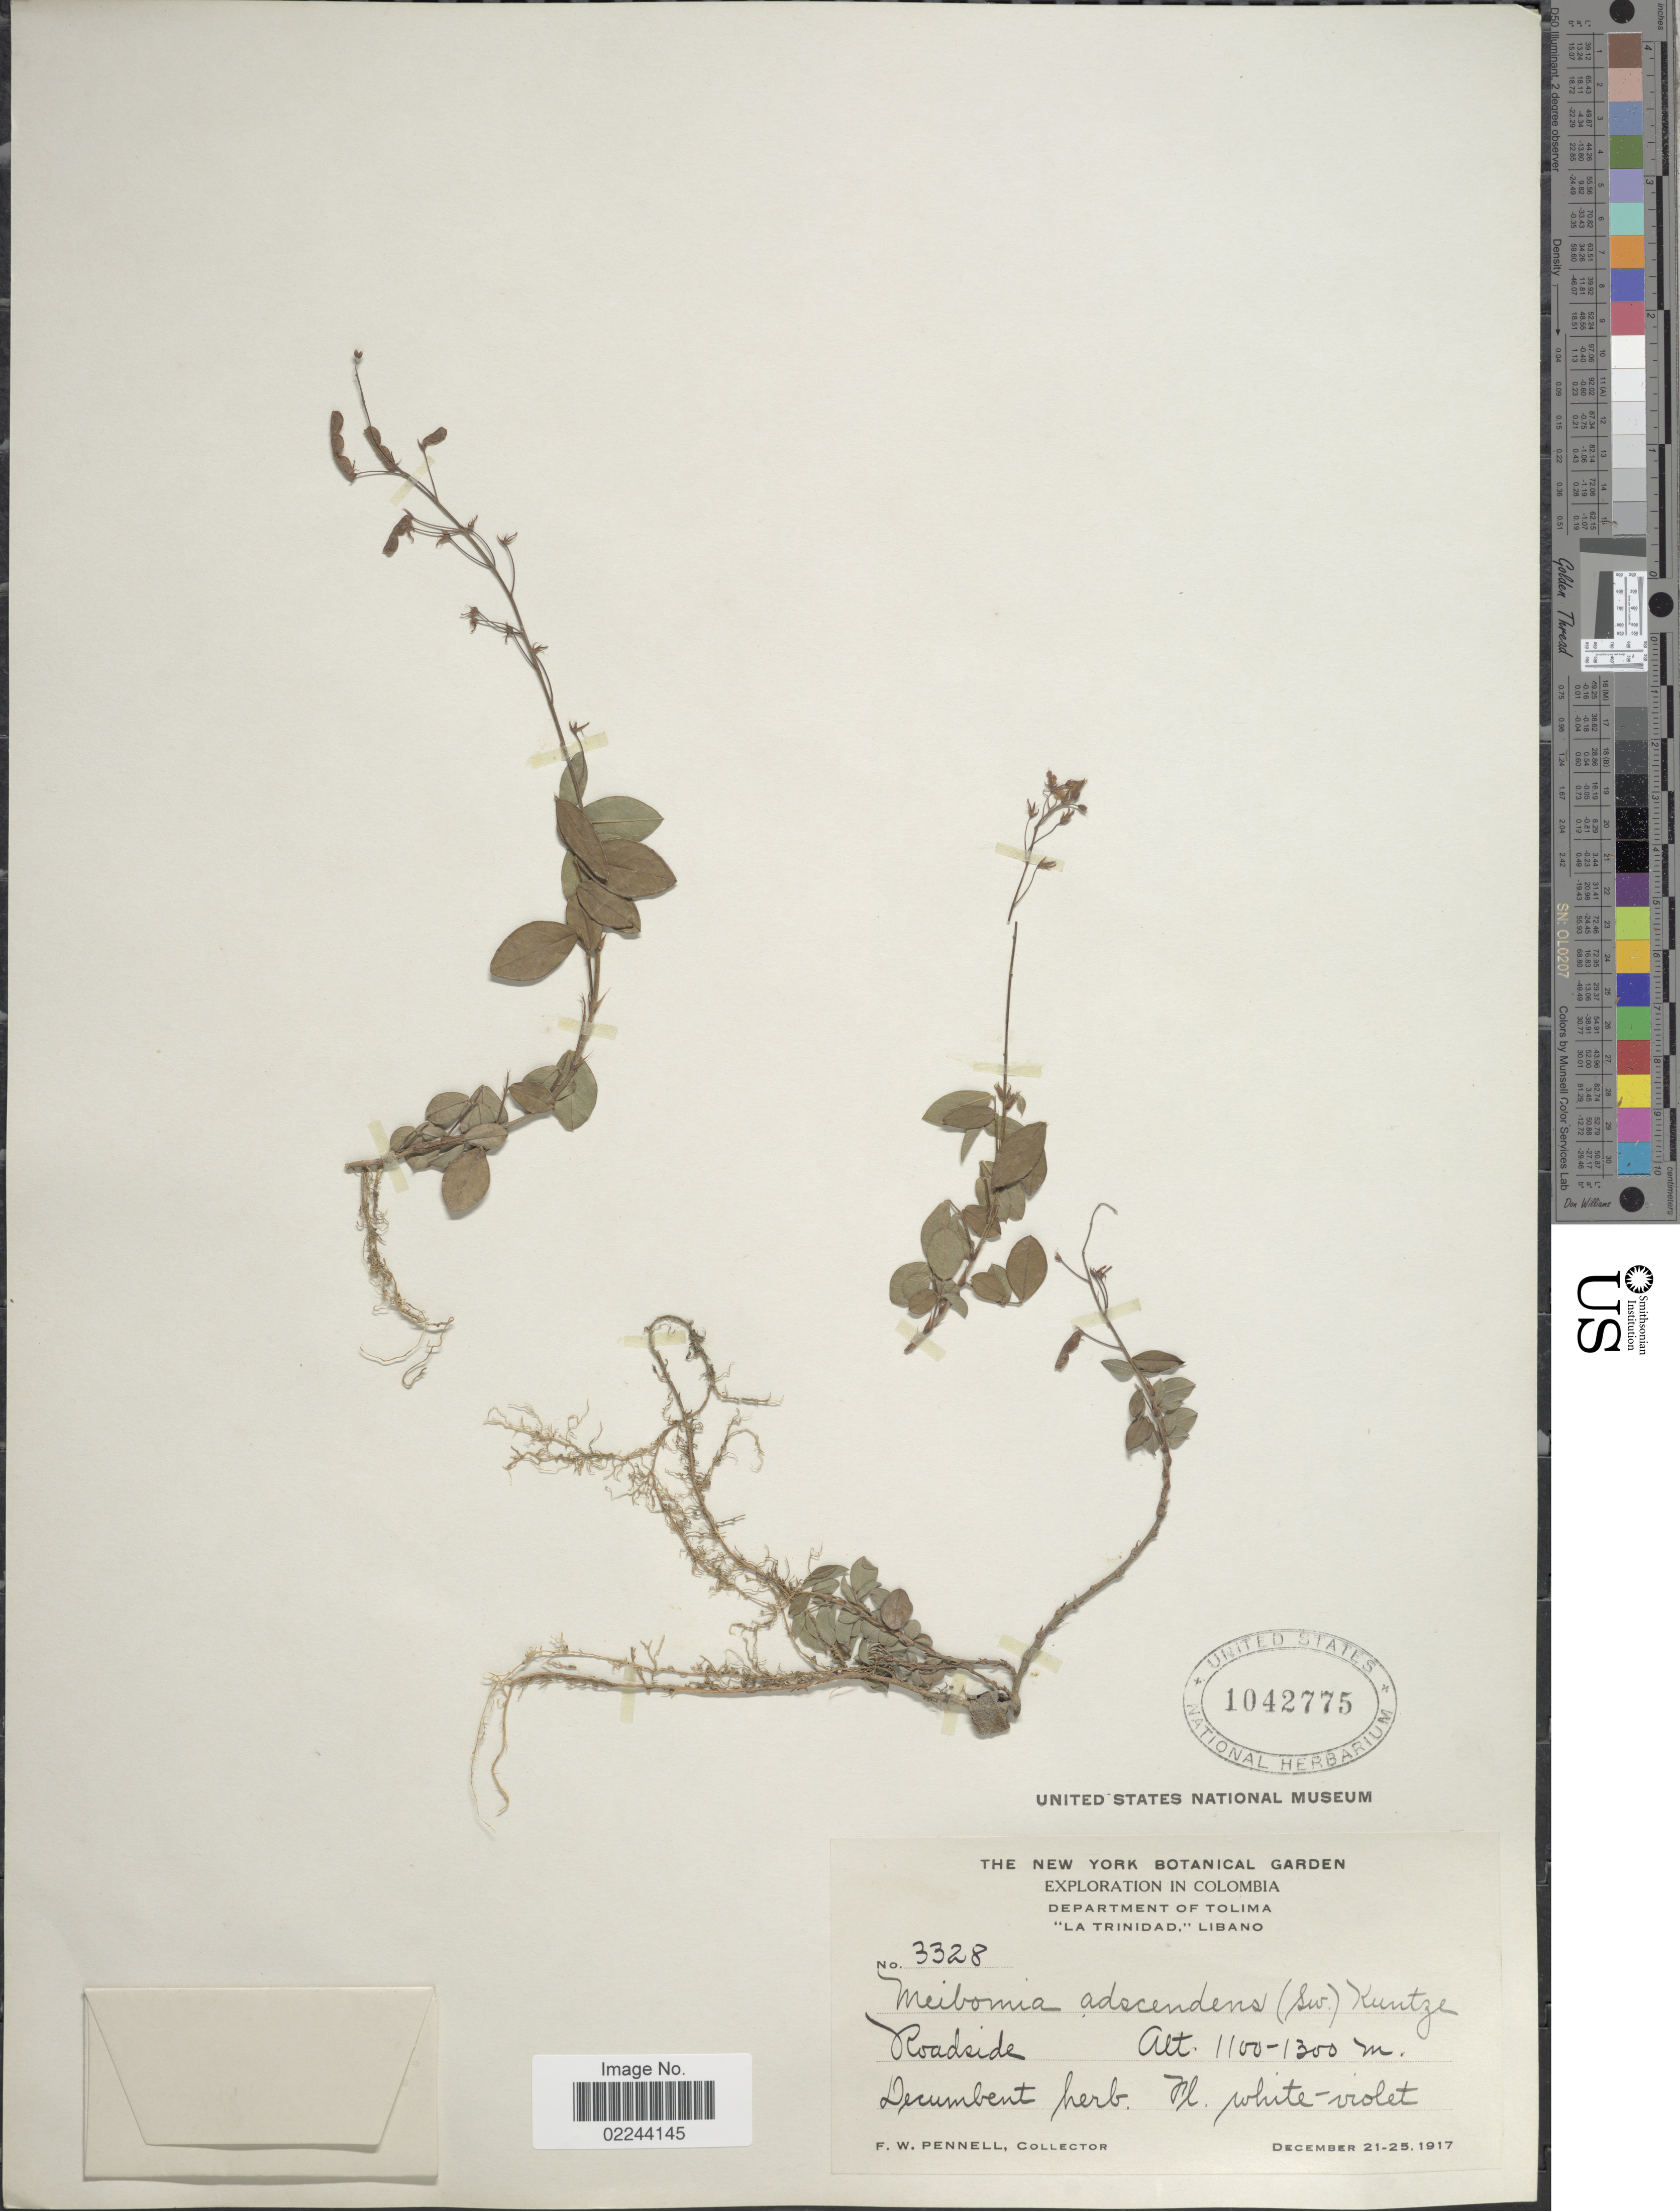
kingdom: Plantae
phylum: Tracheophyta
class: Magnoliopsida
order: Fabales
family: Fabaceae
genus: Grona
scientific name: Grona adscendens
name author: (Sw.) H. Ohashi & K. Ohashi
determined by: Strong, Mark T., (BOT), Smithsonian Institution - National Museum of Natural History (UNITED STATES)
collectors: F. W. Pennell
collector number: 3328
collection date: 1917-12-21/1917-12-25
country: Colombia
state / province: Tolima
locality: Department of Tolima 'La Trinidad,' Libano, Roadside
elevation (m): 1100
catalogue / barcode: US 1042775